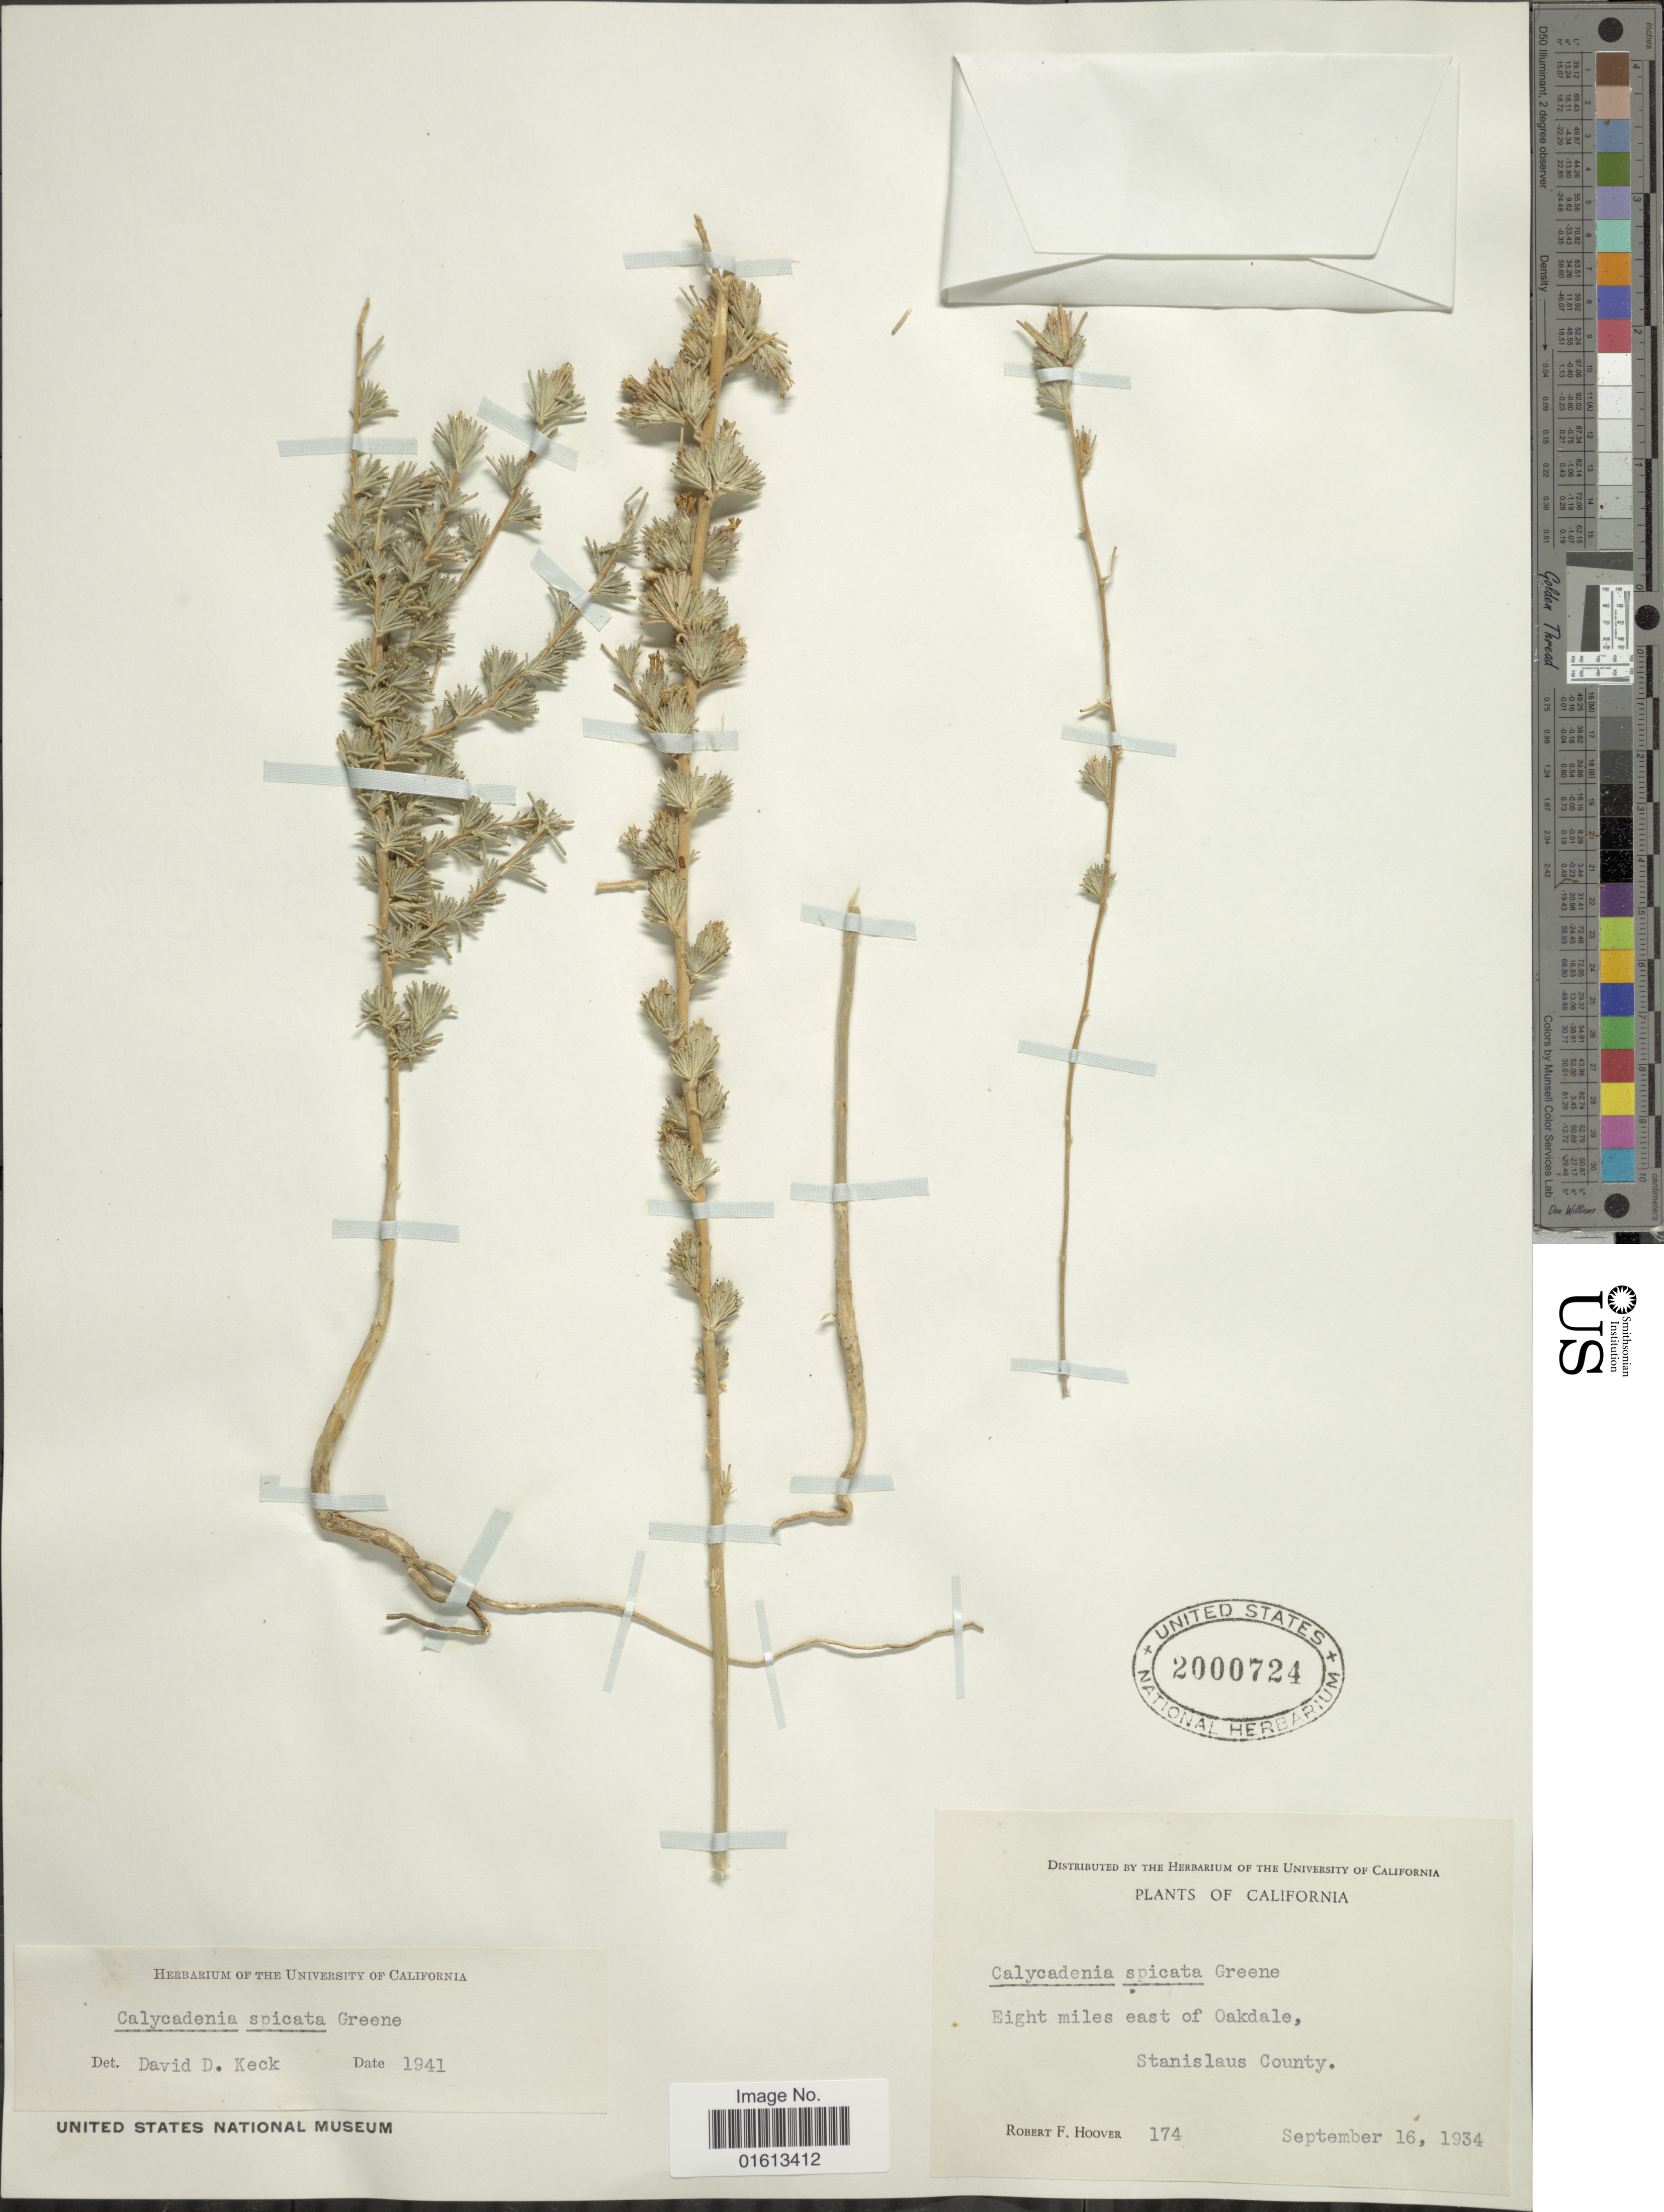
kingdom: Plantae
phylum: Tracheophyta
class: Magnoliopsida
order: Asterales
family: Asteraceae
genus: Calycadenia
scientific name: Calycadenia spicata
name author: (Greene) Greene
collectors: R. F. Hoover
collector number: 174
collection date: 1934-09-16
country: United States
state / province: California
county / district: Stanislaus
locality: Eight miles east of Oakdale, Stanislaus County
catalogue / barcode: US 2000724